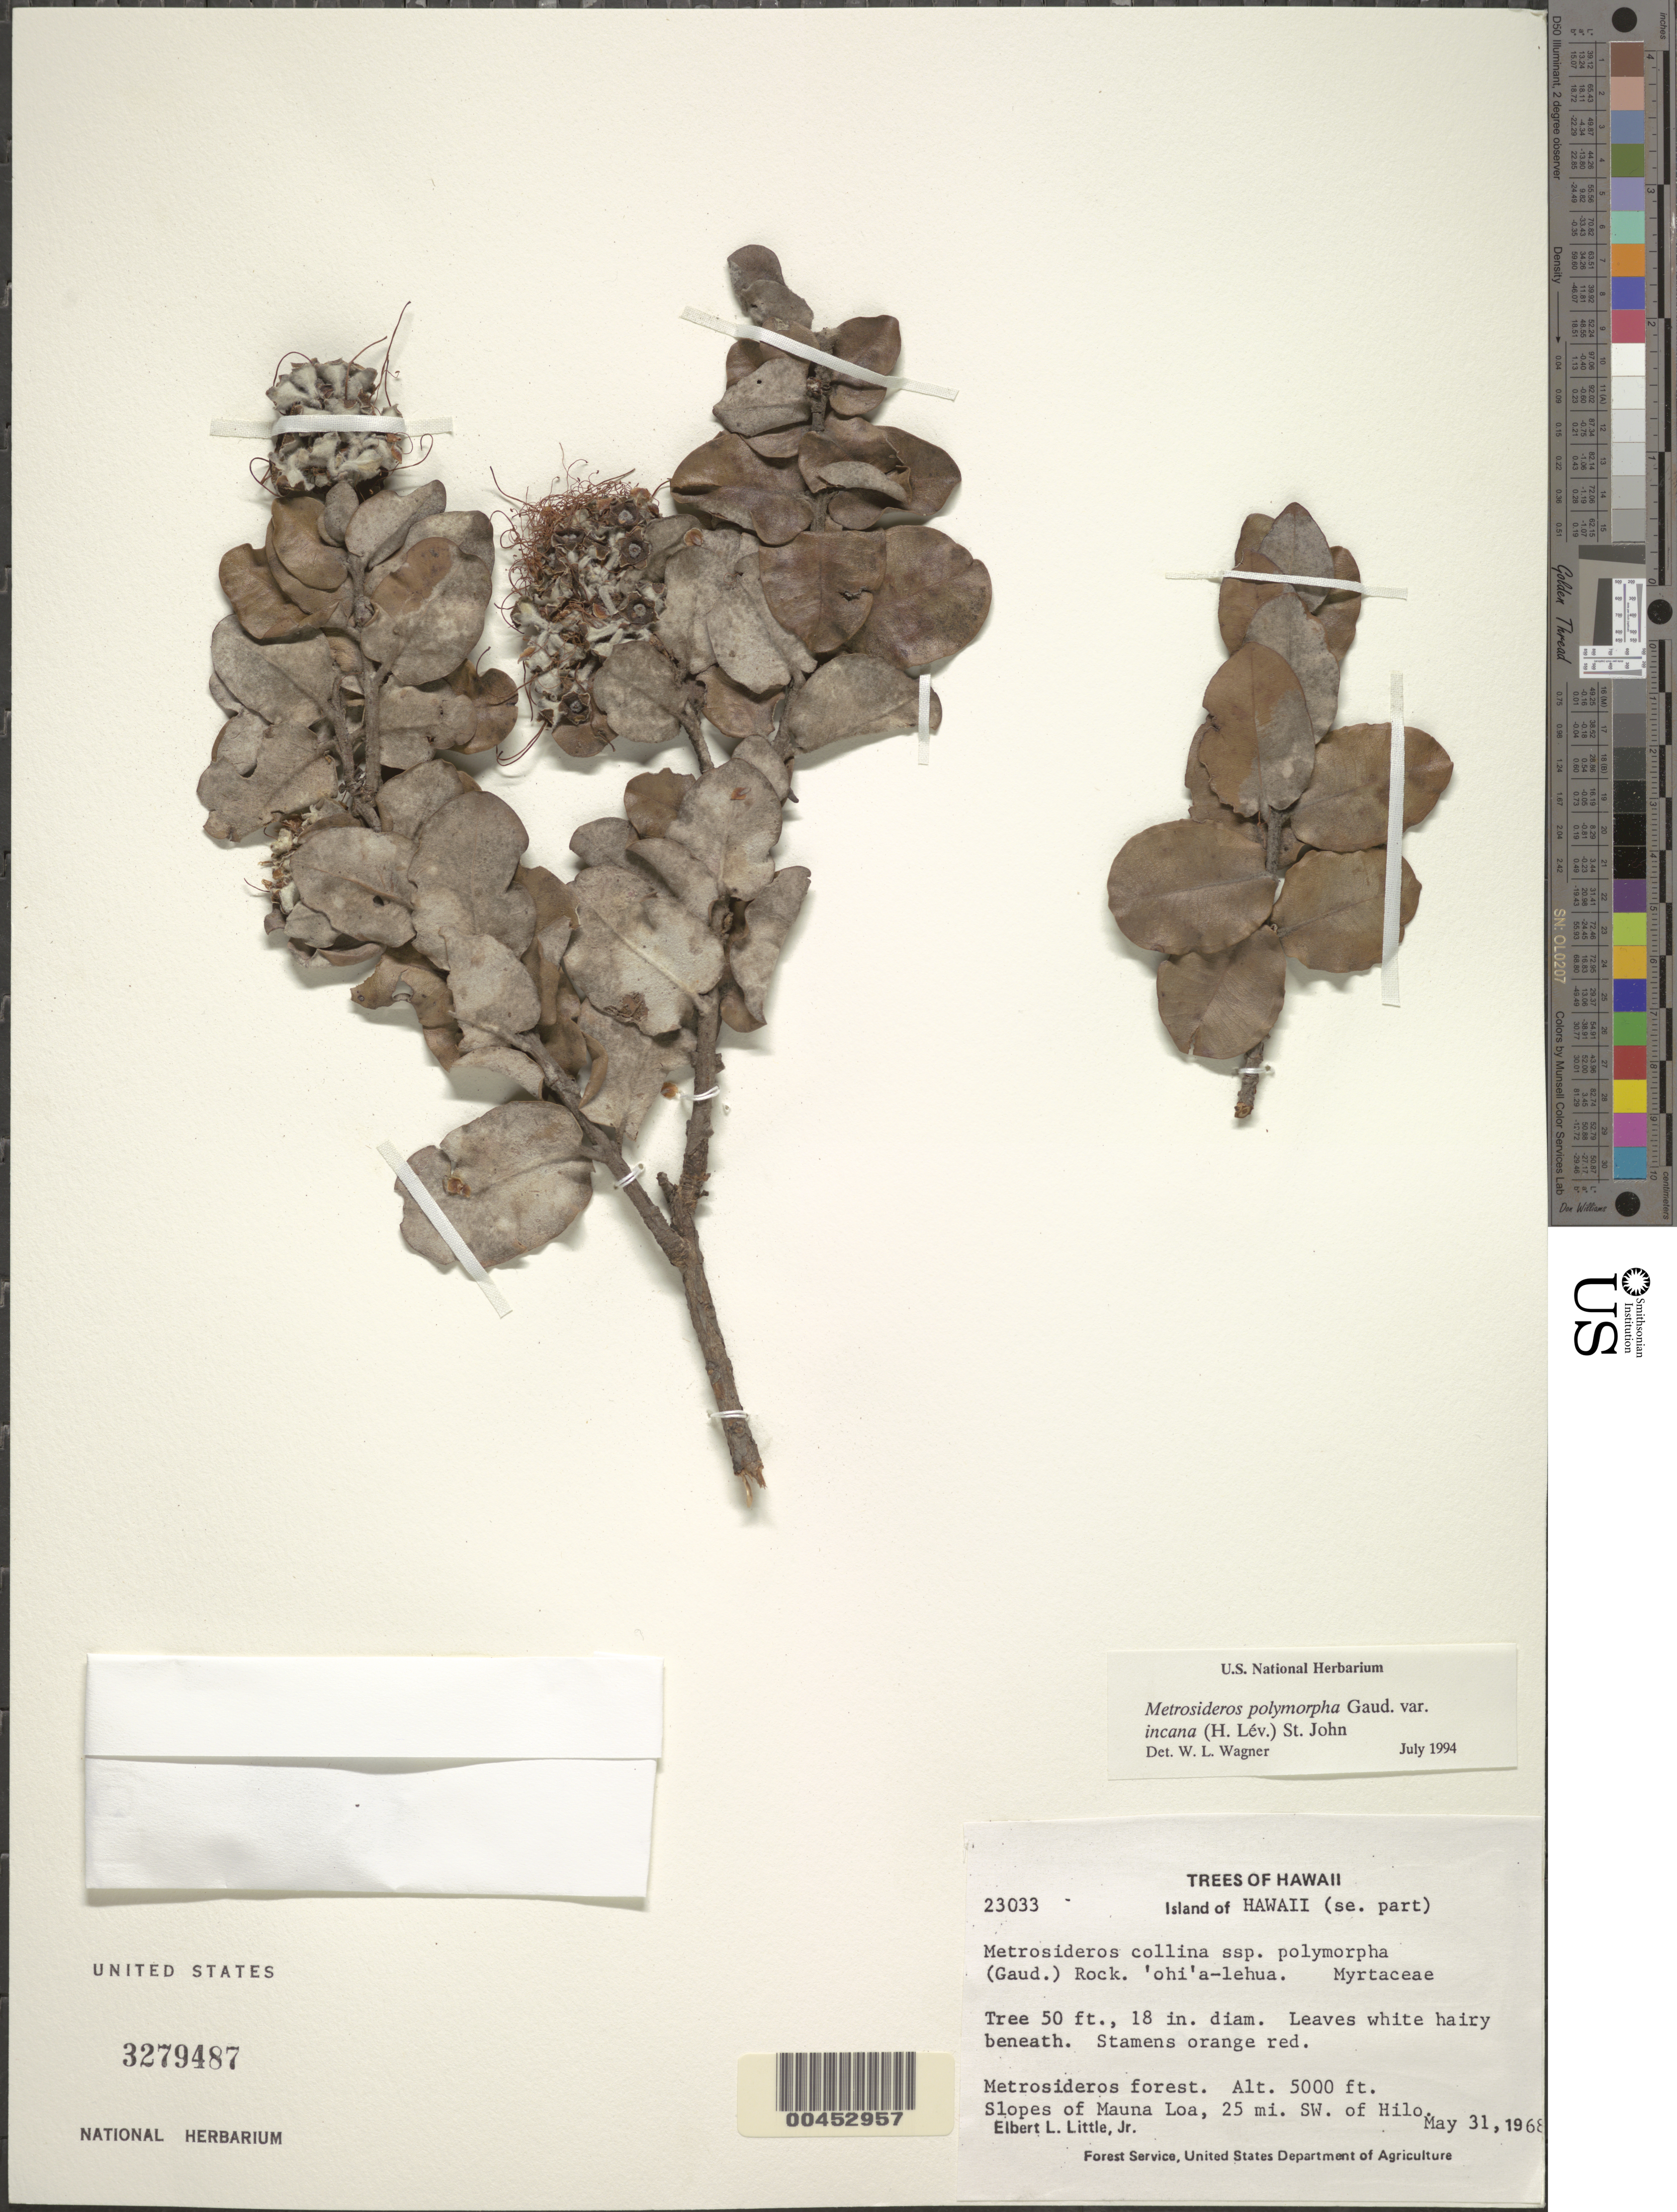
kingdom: Plantae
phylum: Tracheophyta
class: Magnoliopsida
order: Myrtales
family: Myrtaceae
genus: Metrosideros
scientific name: Metrosideros polymorpha var. incana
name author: H. St. John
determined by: Wagner, W. L., (BOT), Smithsonian Institution - National Museum of Natural History (UNITED STATES)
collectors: E. L. Little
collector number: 23033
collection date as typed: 31 May 1968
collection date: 1968-05-31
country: United States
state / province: Hawaii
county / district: Hawaii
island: Hawaii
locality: SE part of Hawaii, slopes of Mauna Loa, 25 mi SW of Hilo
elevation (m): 1524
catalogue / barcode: US 3279487